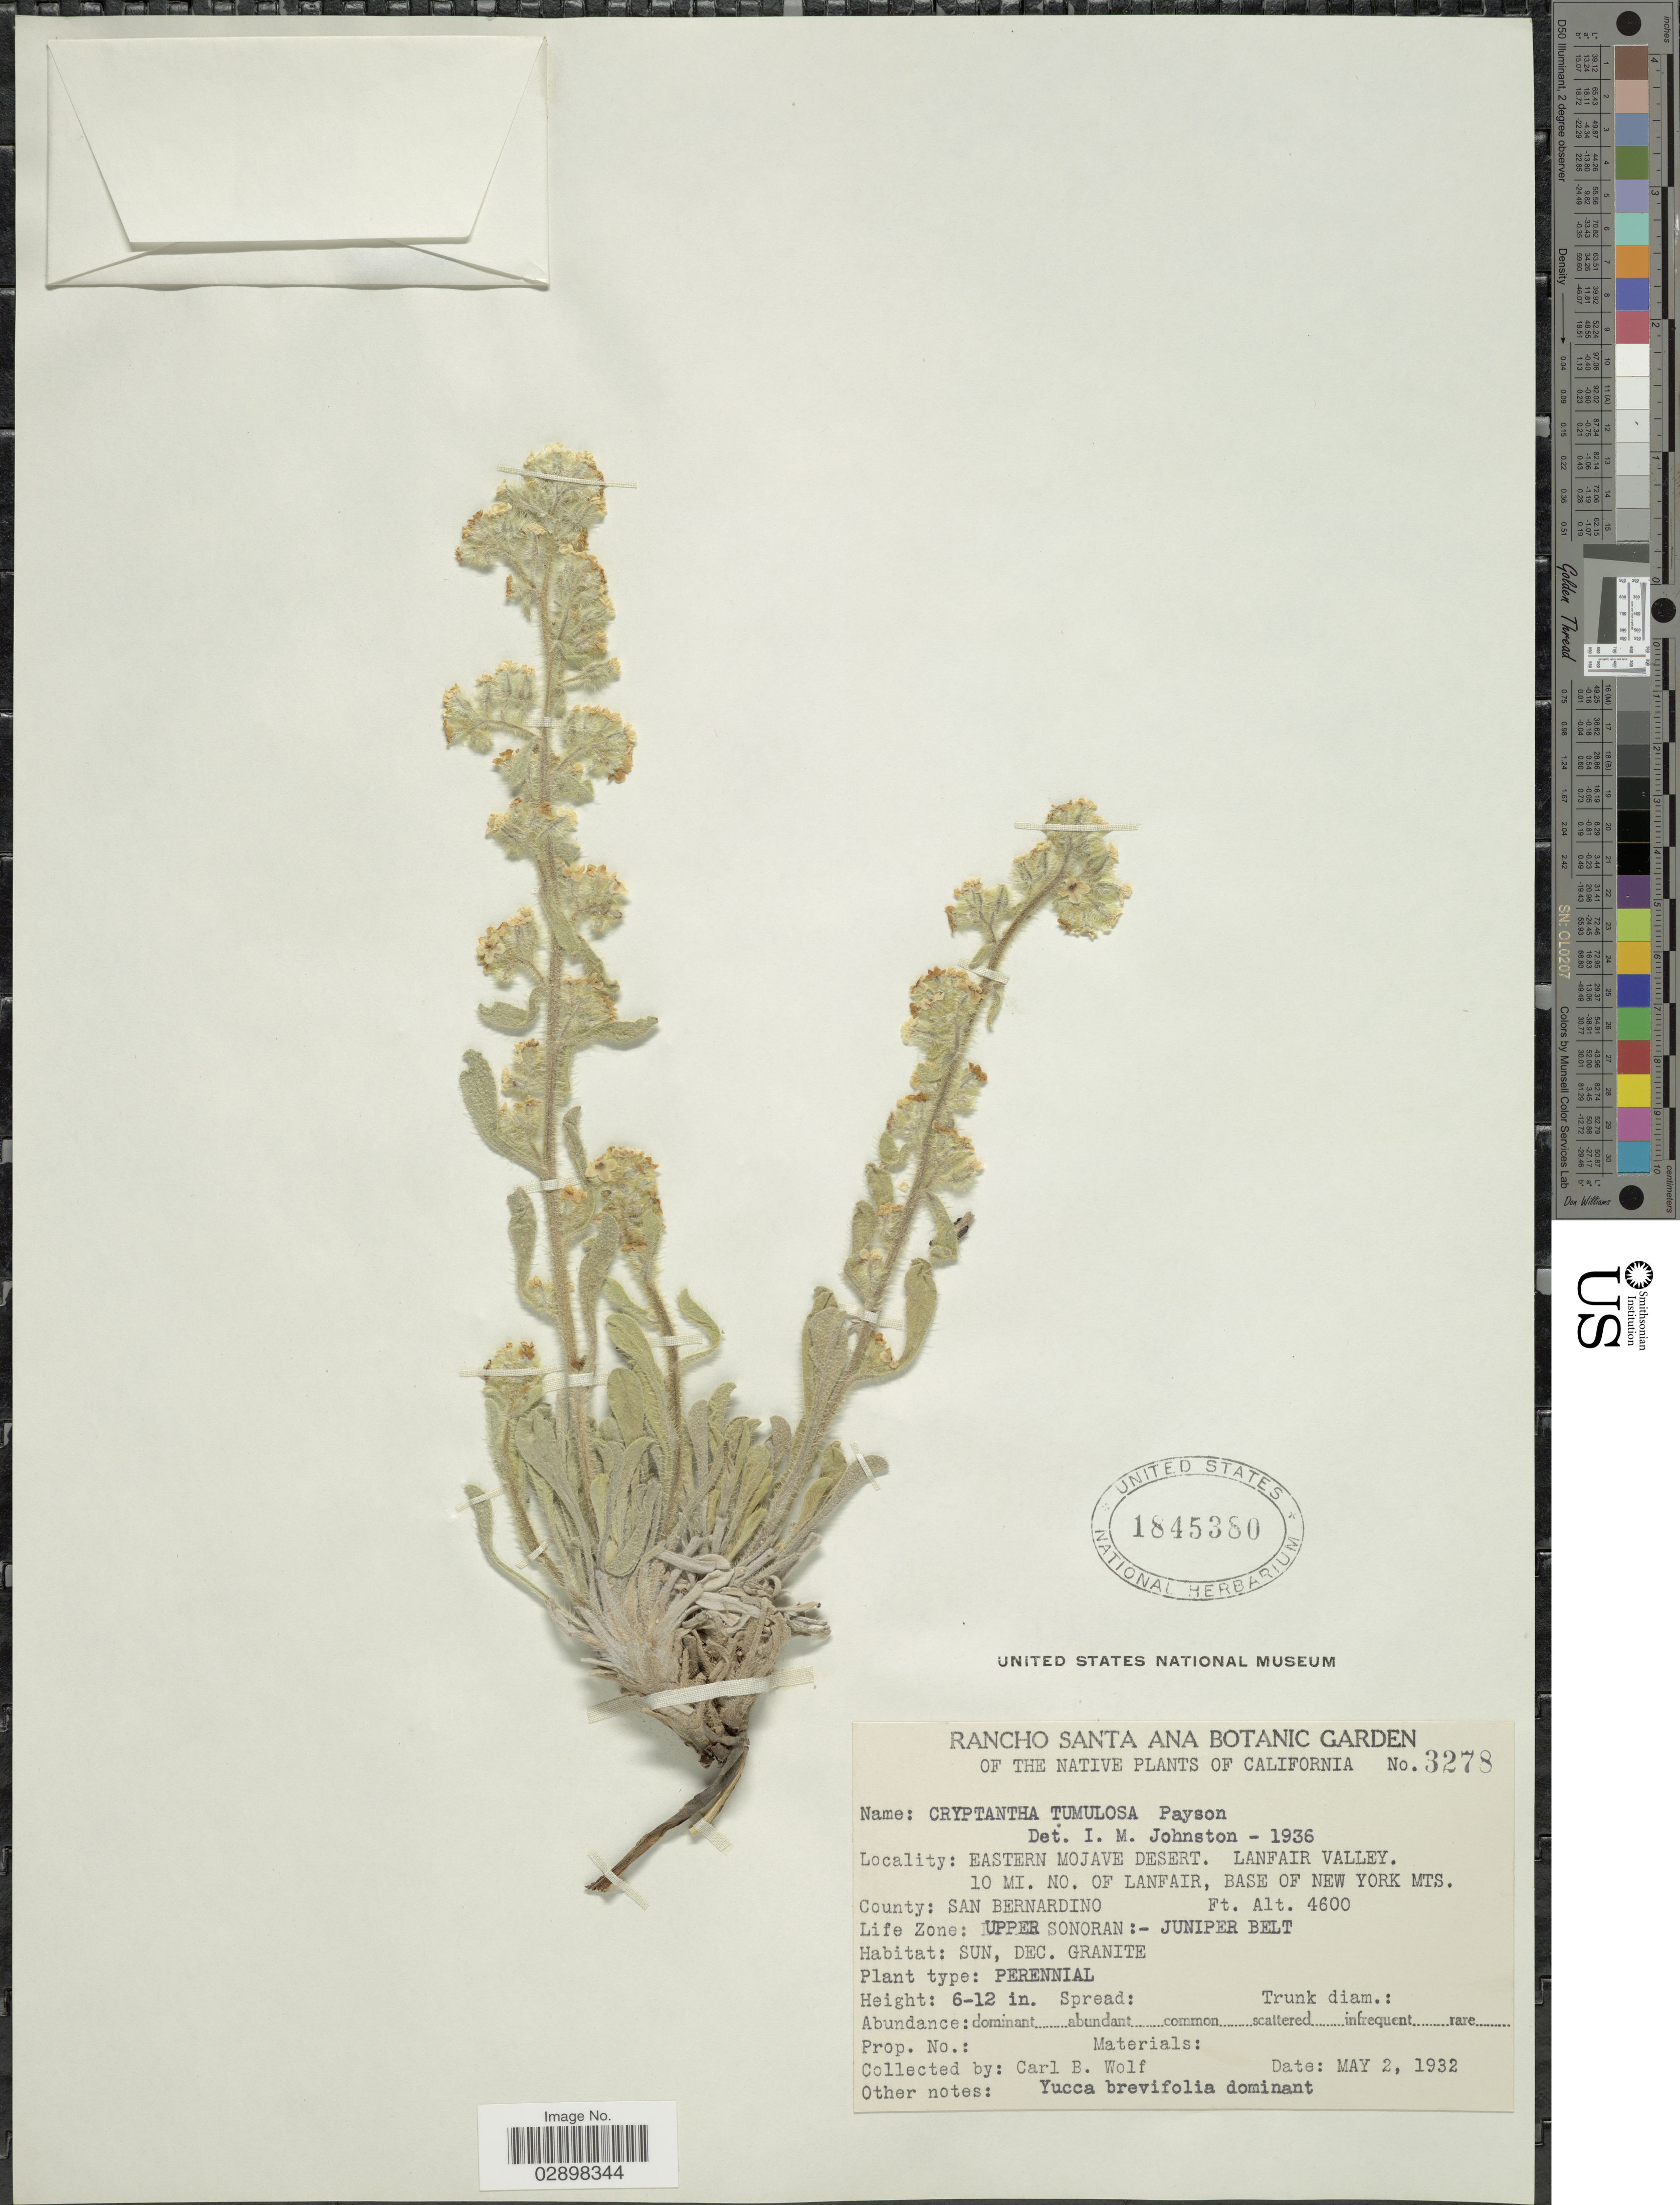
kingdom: Plantae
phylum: Tracheophyta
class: Magnoliopsida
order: Boraginales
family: Boraginaceae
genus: Cryptantha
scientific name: Cryptantha tumulosa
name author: (Payson) Payson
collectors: C. B. Wolf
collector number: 3278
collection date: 1932-05-02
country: United States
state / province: California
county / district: San Bernardino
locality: Eastern Mojave Desert. Lanfair Valley. 10 Mi. No. of Lanfair, Base of New York Mts., County: San Bernardino, Life Zone: Upper Sonoran: - Juniper Belt.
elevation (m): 1402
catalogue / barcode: US 1845380